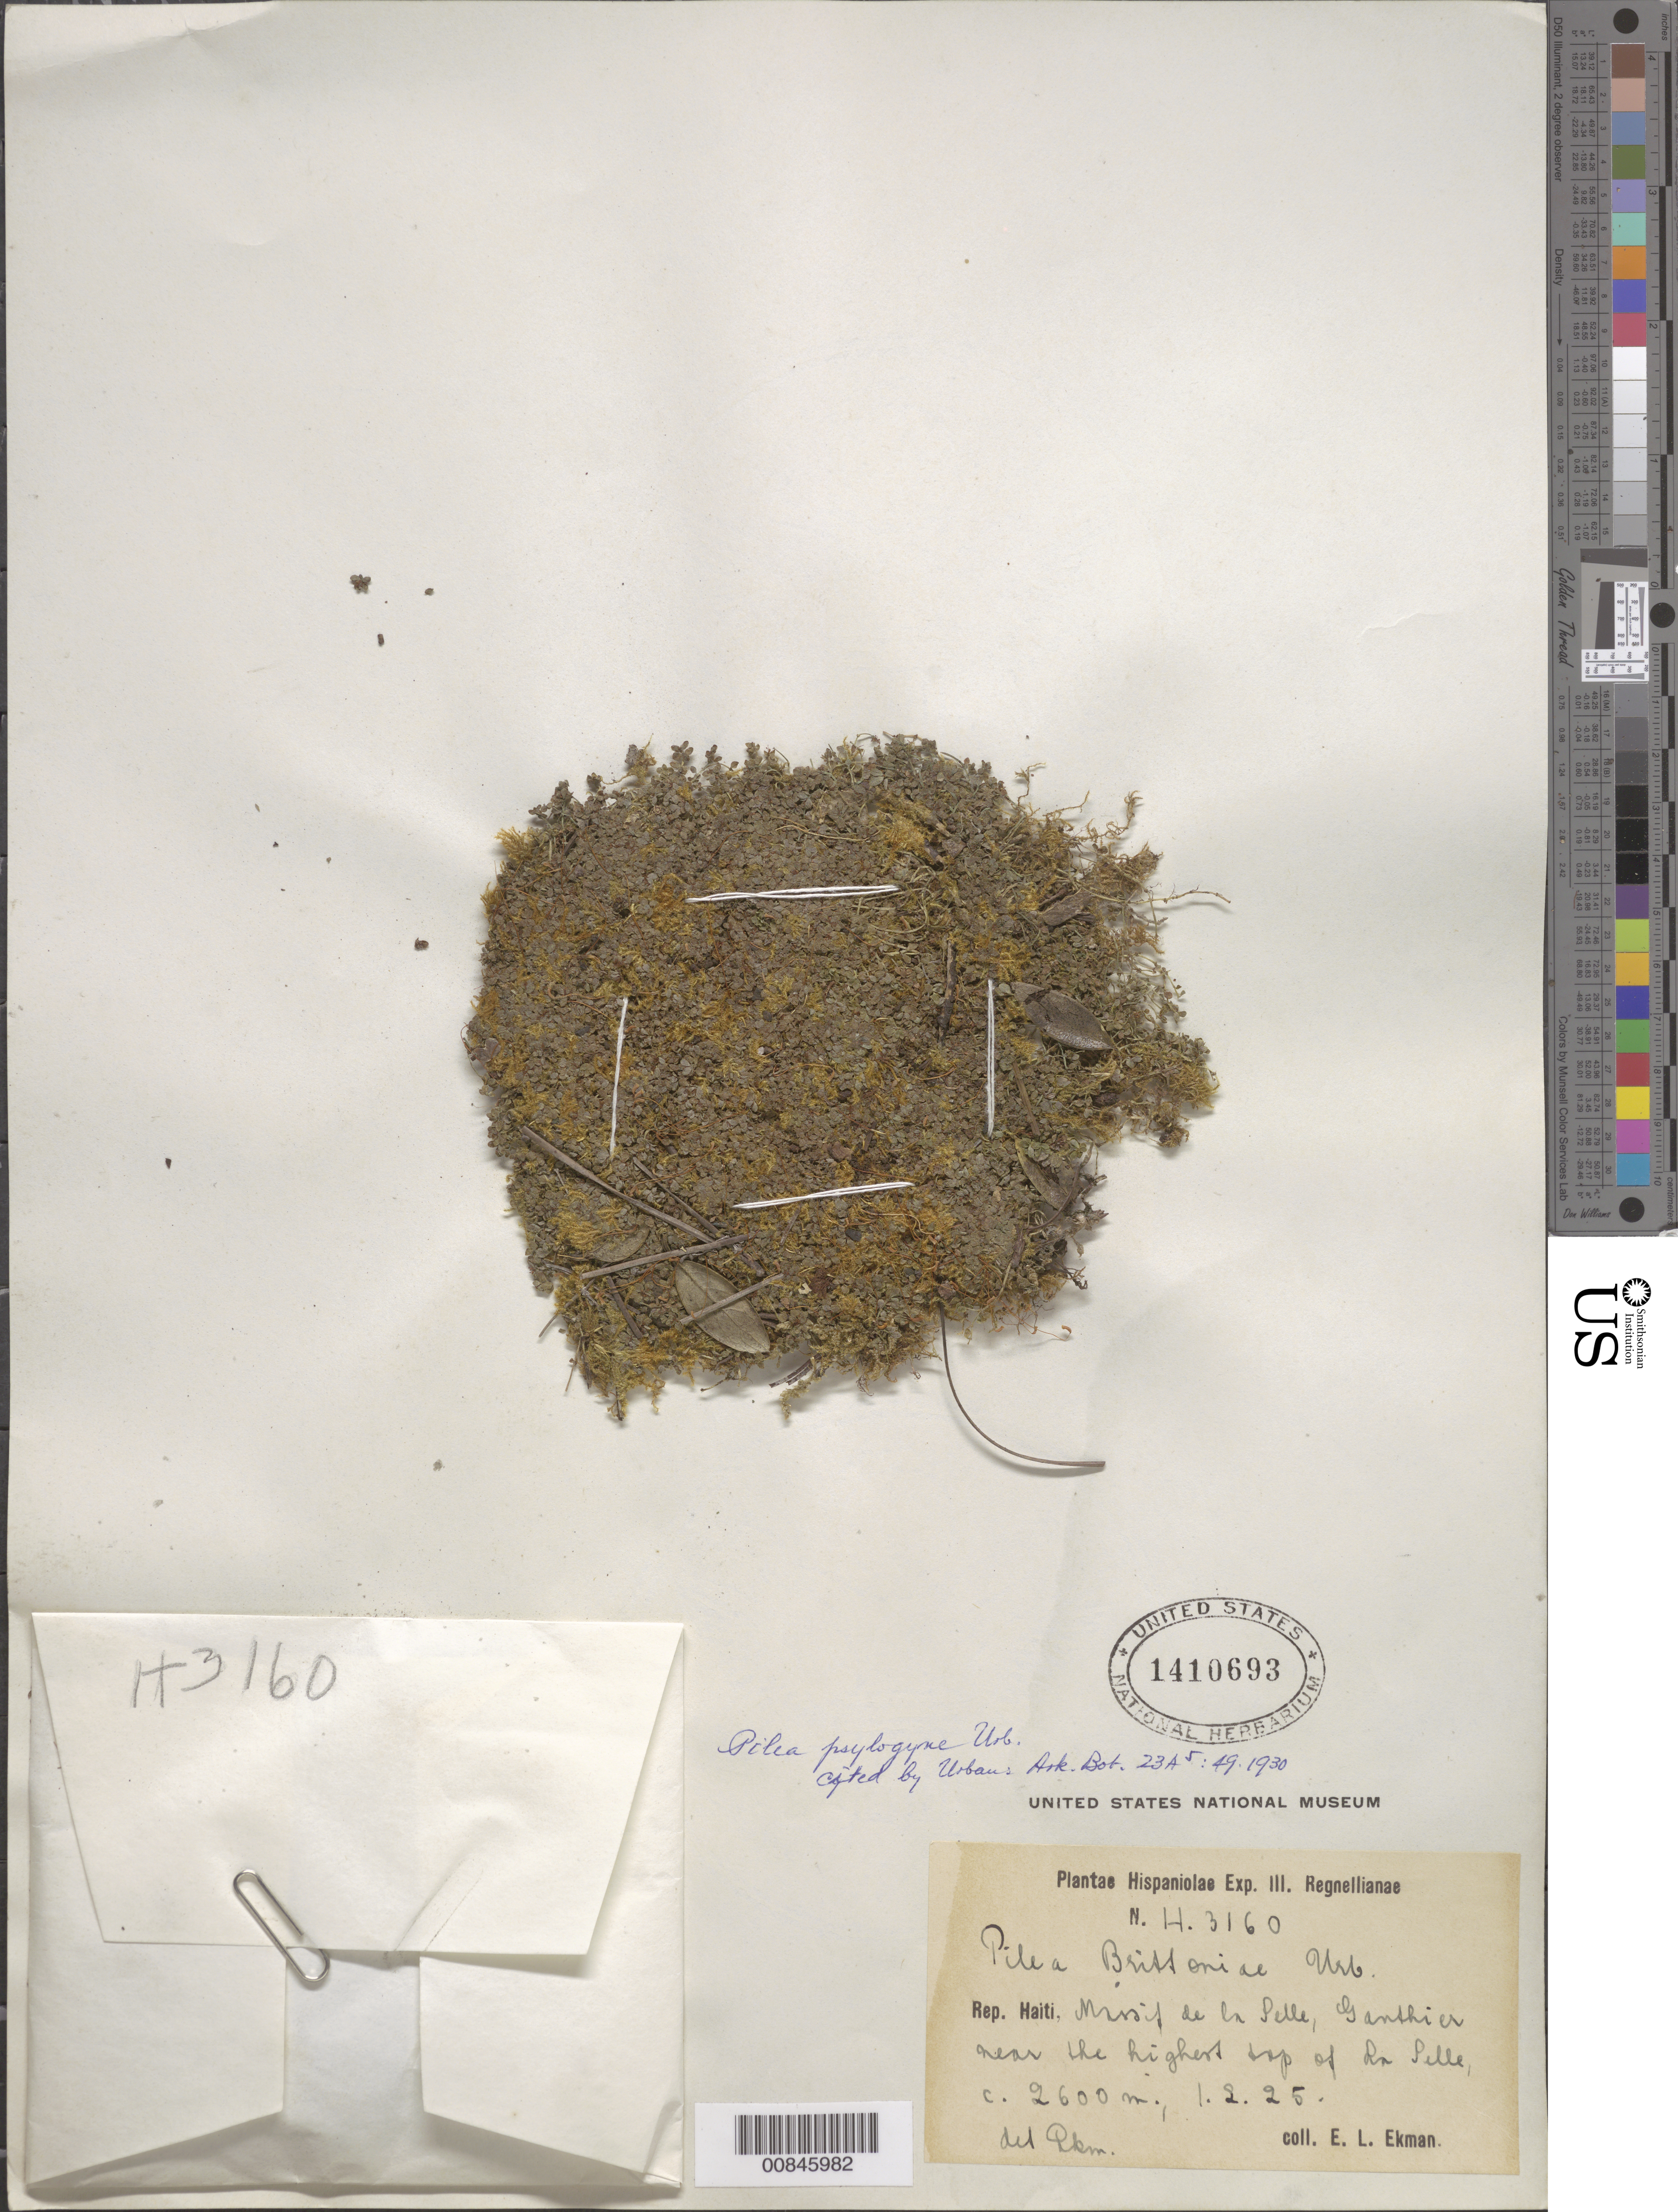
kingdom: Plantae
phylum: Tracheophyta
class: Magnoliopsida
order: Rosales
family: Urticaceae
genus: Pilea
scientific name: Pilea psilogyne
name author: Urb.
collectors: E. L. Ekman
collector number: H 3160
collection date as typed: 01 Feb 1925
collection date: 1925-02-01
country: Haiti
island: Hispaniola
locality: Massif de la Selle, Ganthier near the highest top of La Selle.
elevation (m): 2600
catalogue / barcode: US 1410693